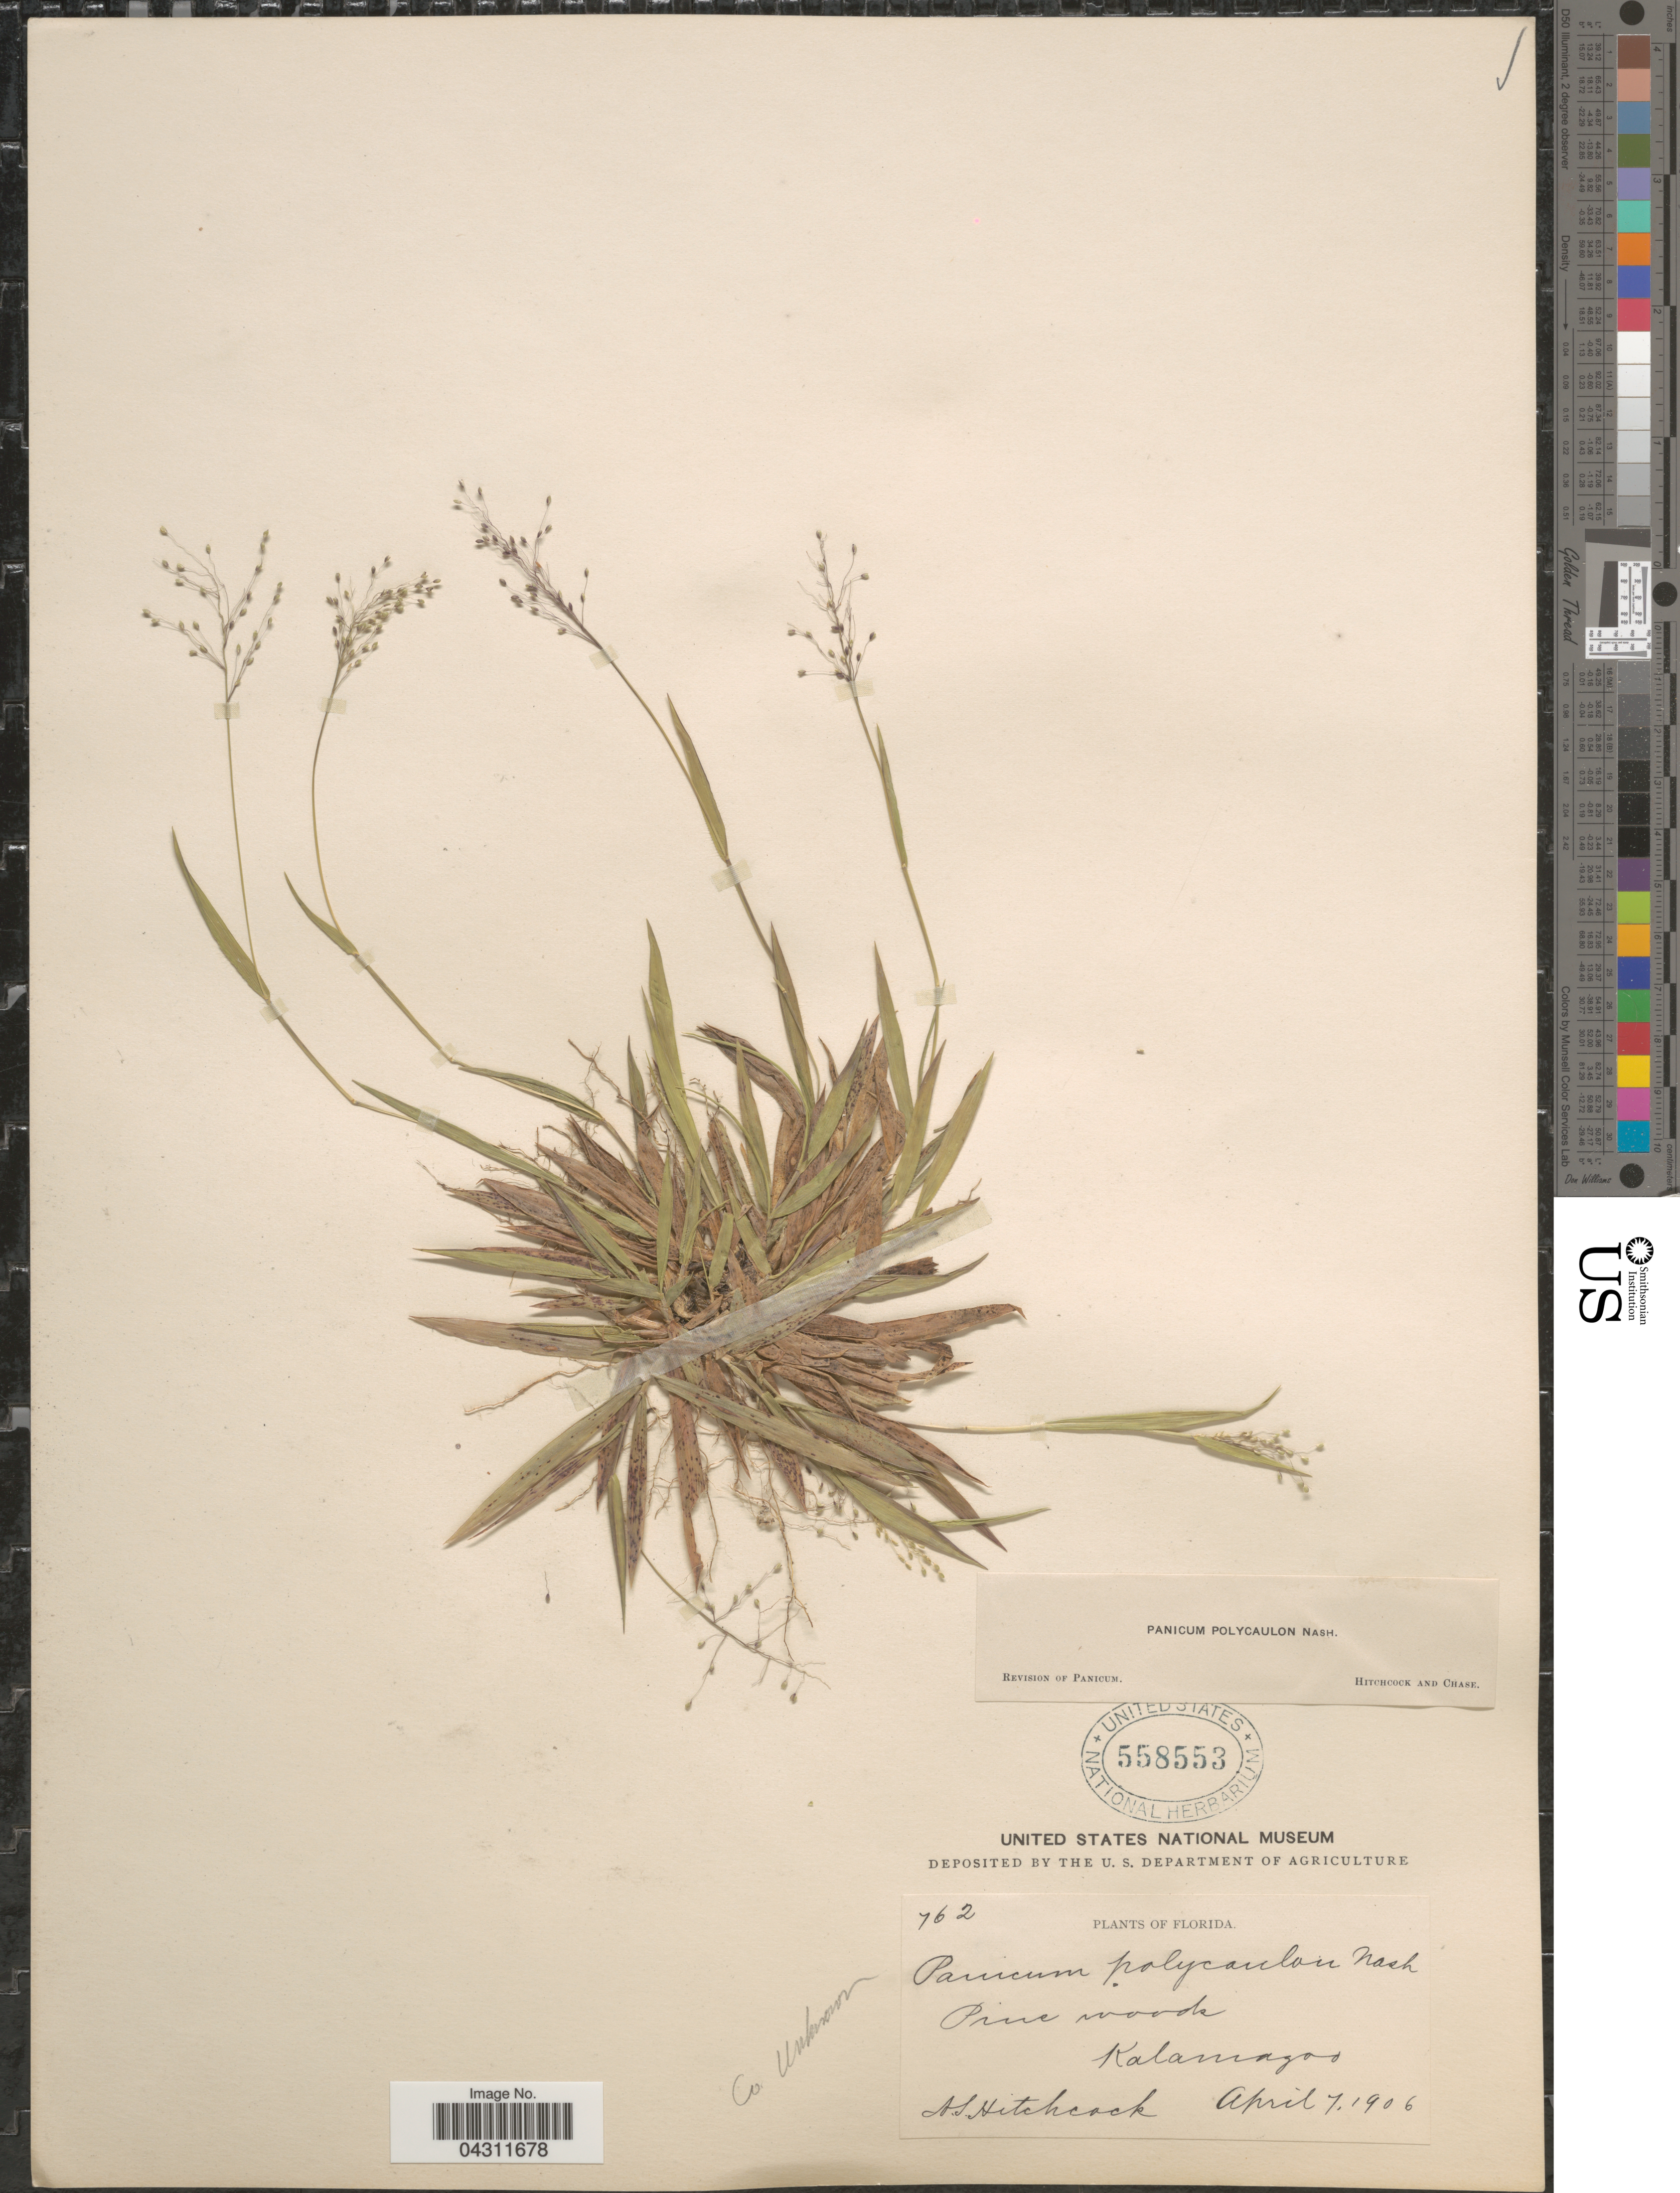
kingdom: Plantae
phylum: Tracheophyta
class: Liliopsida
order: Poales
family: Poaceae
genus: Dichanthelium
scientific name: Dichanthelium strigosum var. glabrescens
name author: (Griseb.) Freckmann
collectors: A. S. Hitchcock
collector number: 762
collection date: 1906-04-07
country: United States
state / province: Florida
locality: Pine woods. Kalamazoo.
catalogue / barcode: US 558553